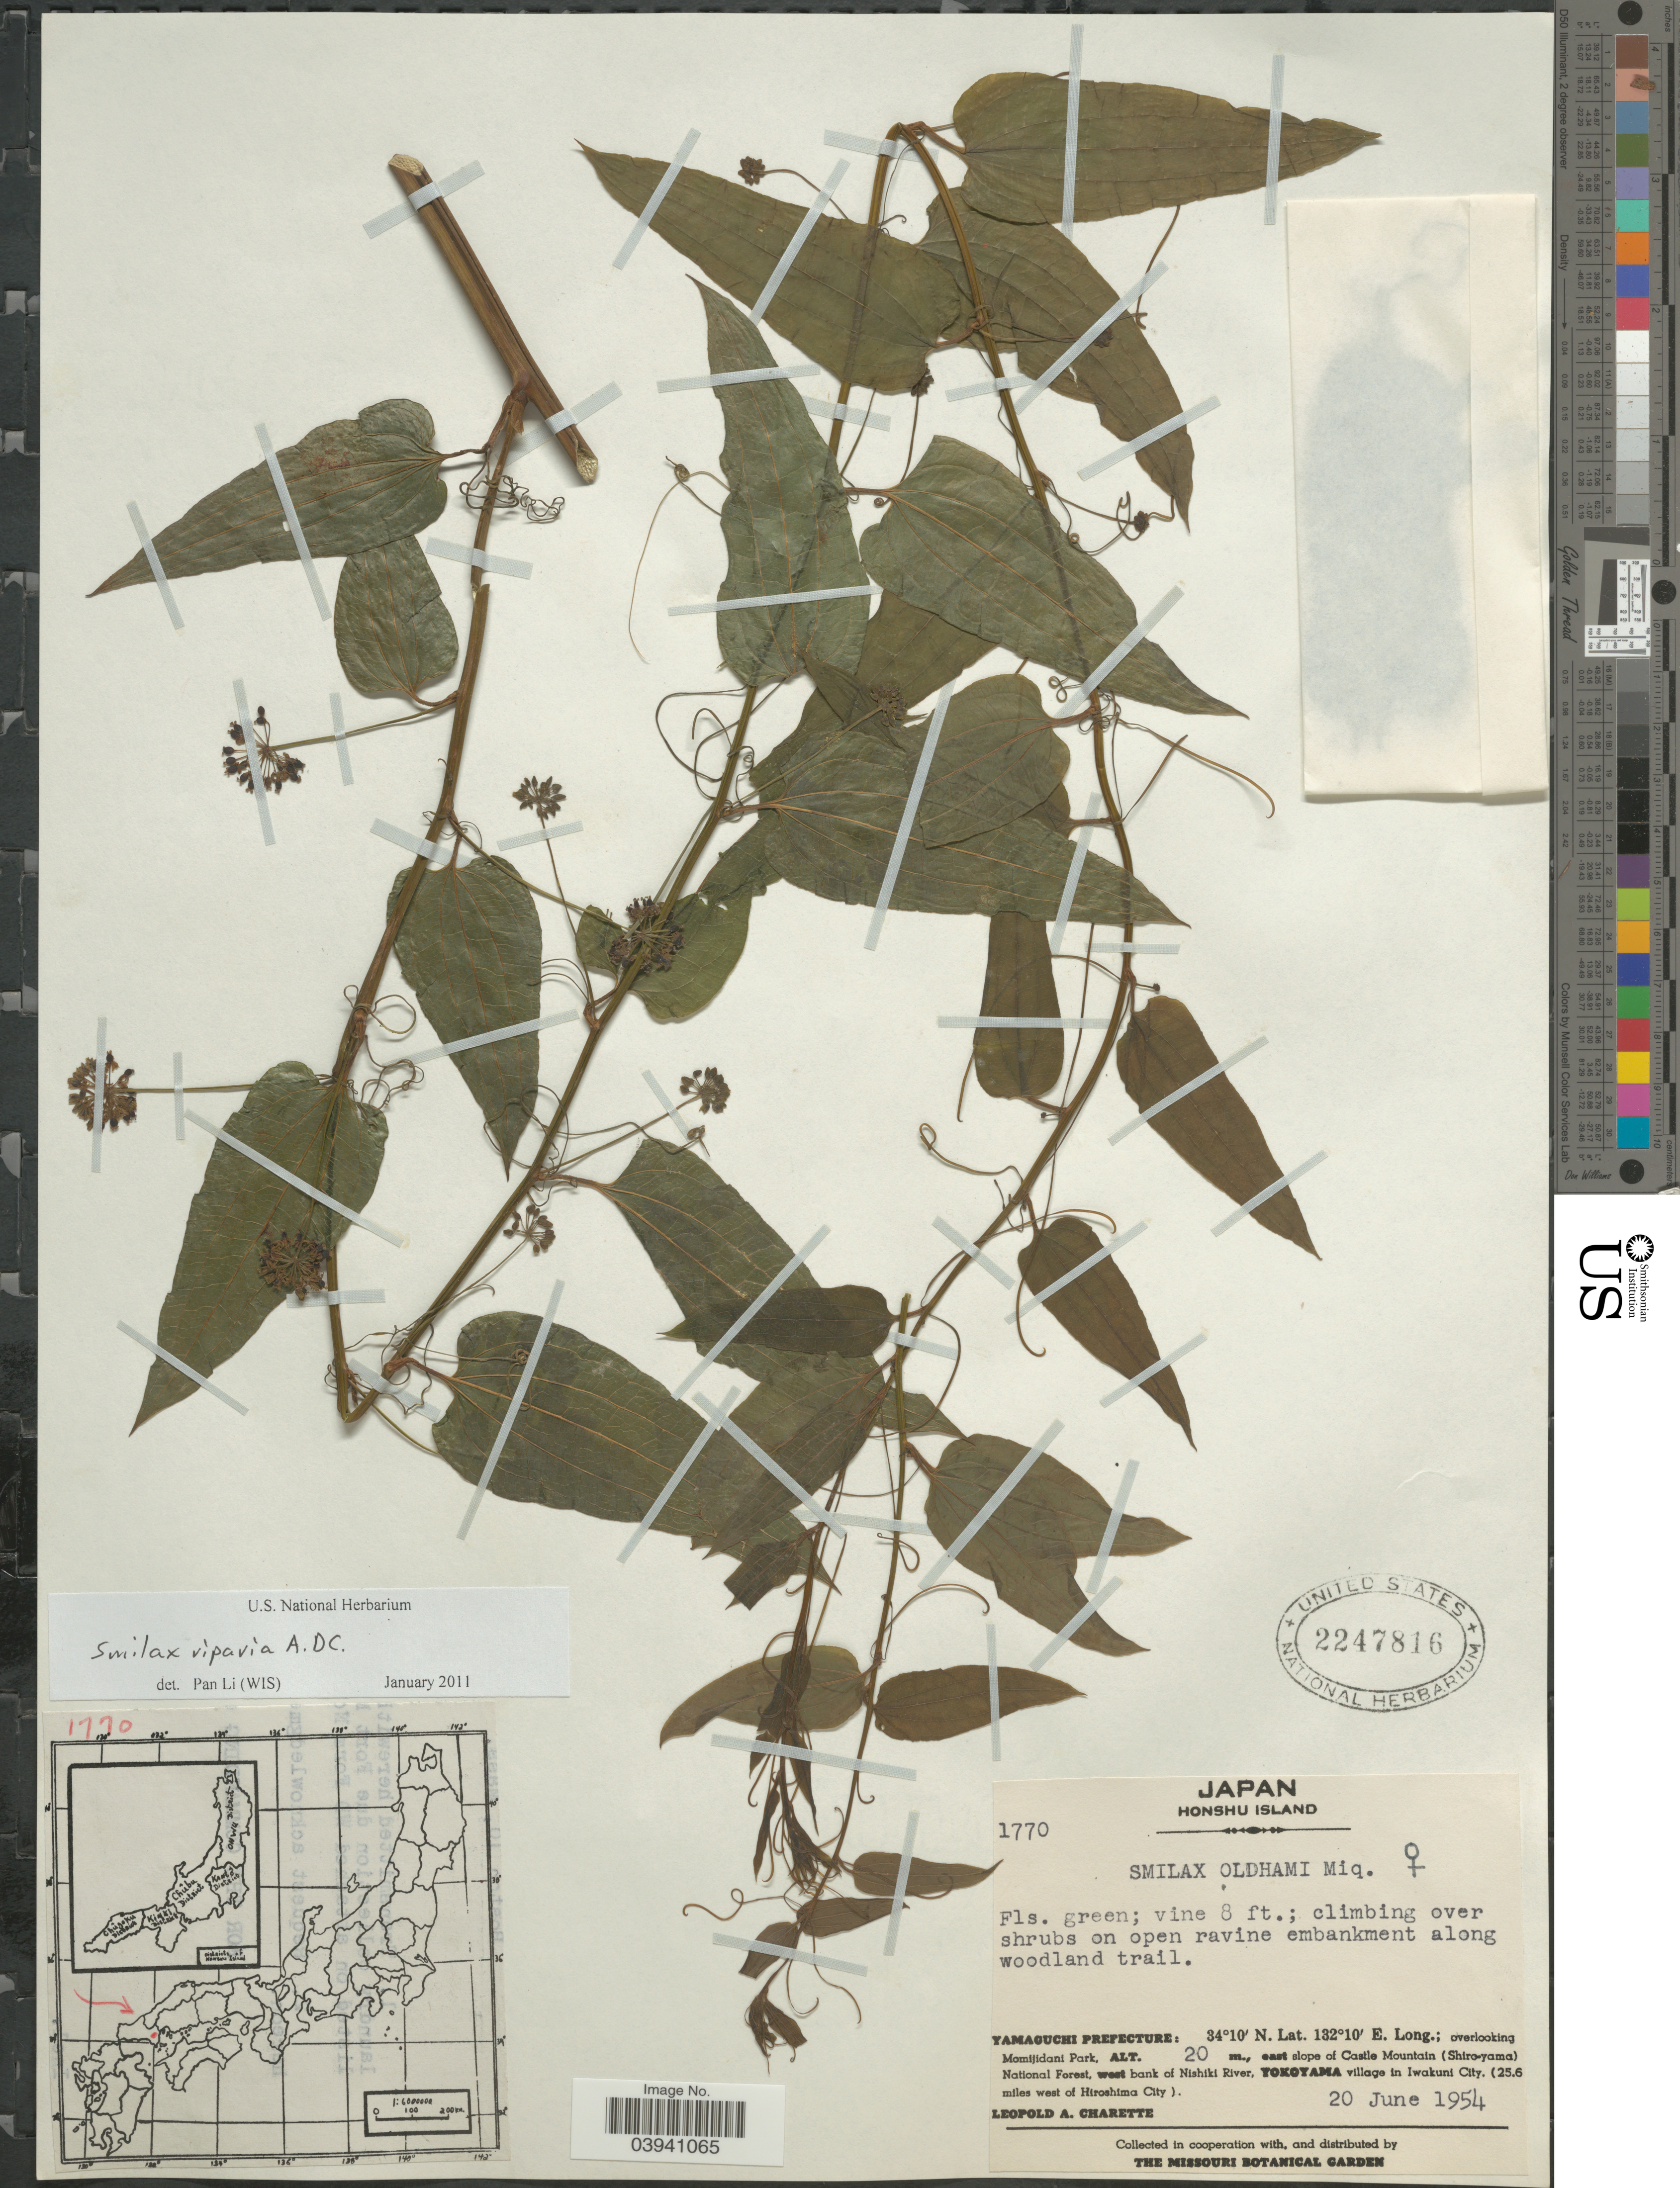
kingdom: Plantae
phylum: Tracheophyta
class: Liliopsida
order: Liliales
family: Smilacaceae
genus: Smilax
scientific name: Smilax riparia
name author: A. DC.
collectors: L. A. Charette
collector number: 1770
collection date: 1954-06-20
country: Japan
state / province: Yamaguti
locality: Honshu Island. Along woodland trail. Yamaguchi Prefecture: overlooking Momijidani Park, east slope of Castle Mountain (Shiro-yama) National Forest, west bak of Nishiki River, Yokoyama village in Iwakuni City. (25.6 miles west of Hiroshima City).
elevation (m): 20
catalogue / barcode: US 2247816